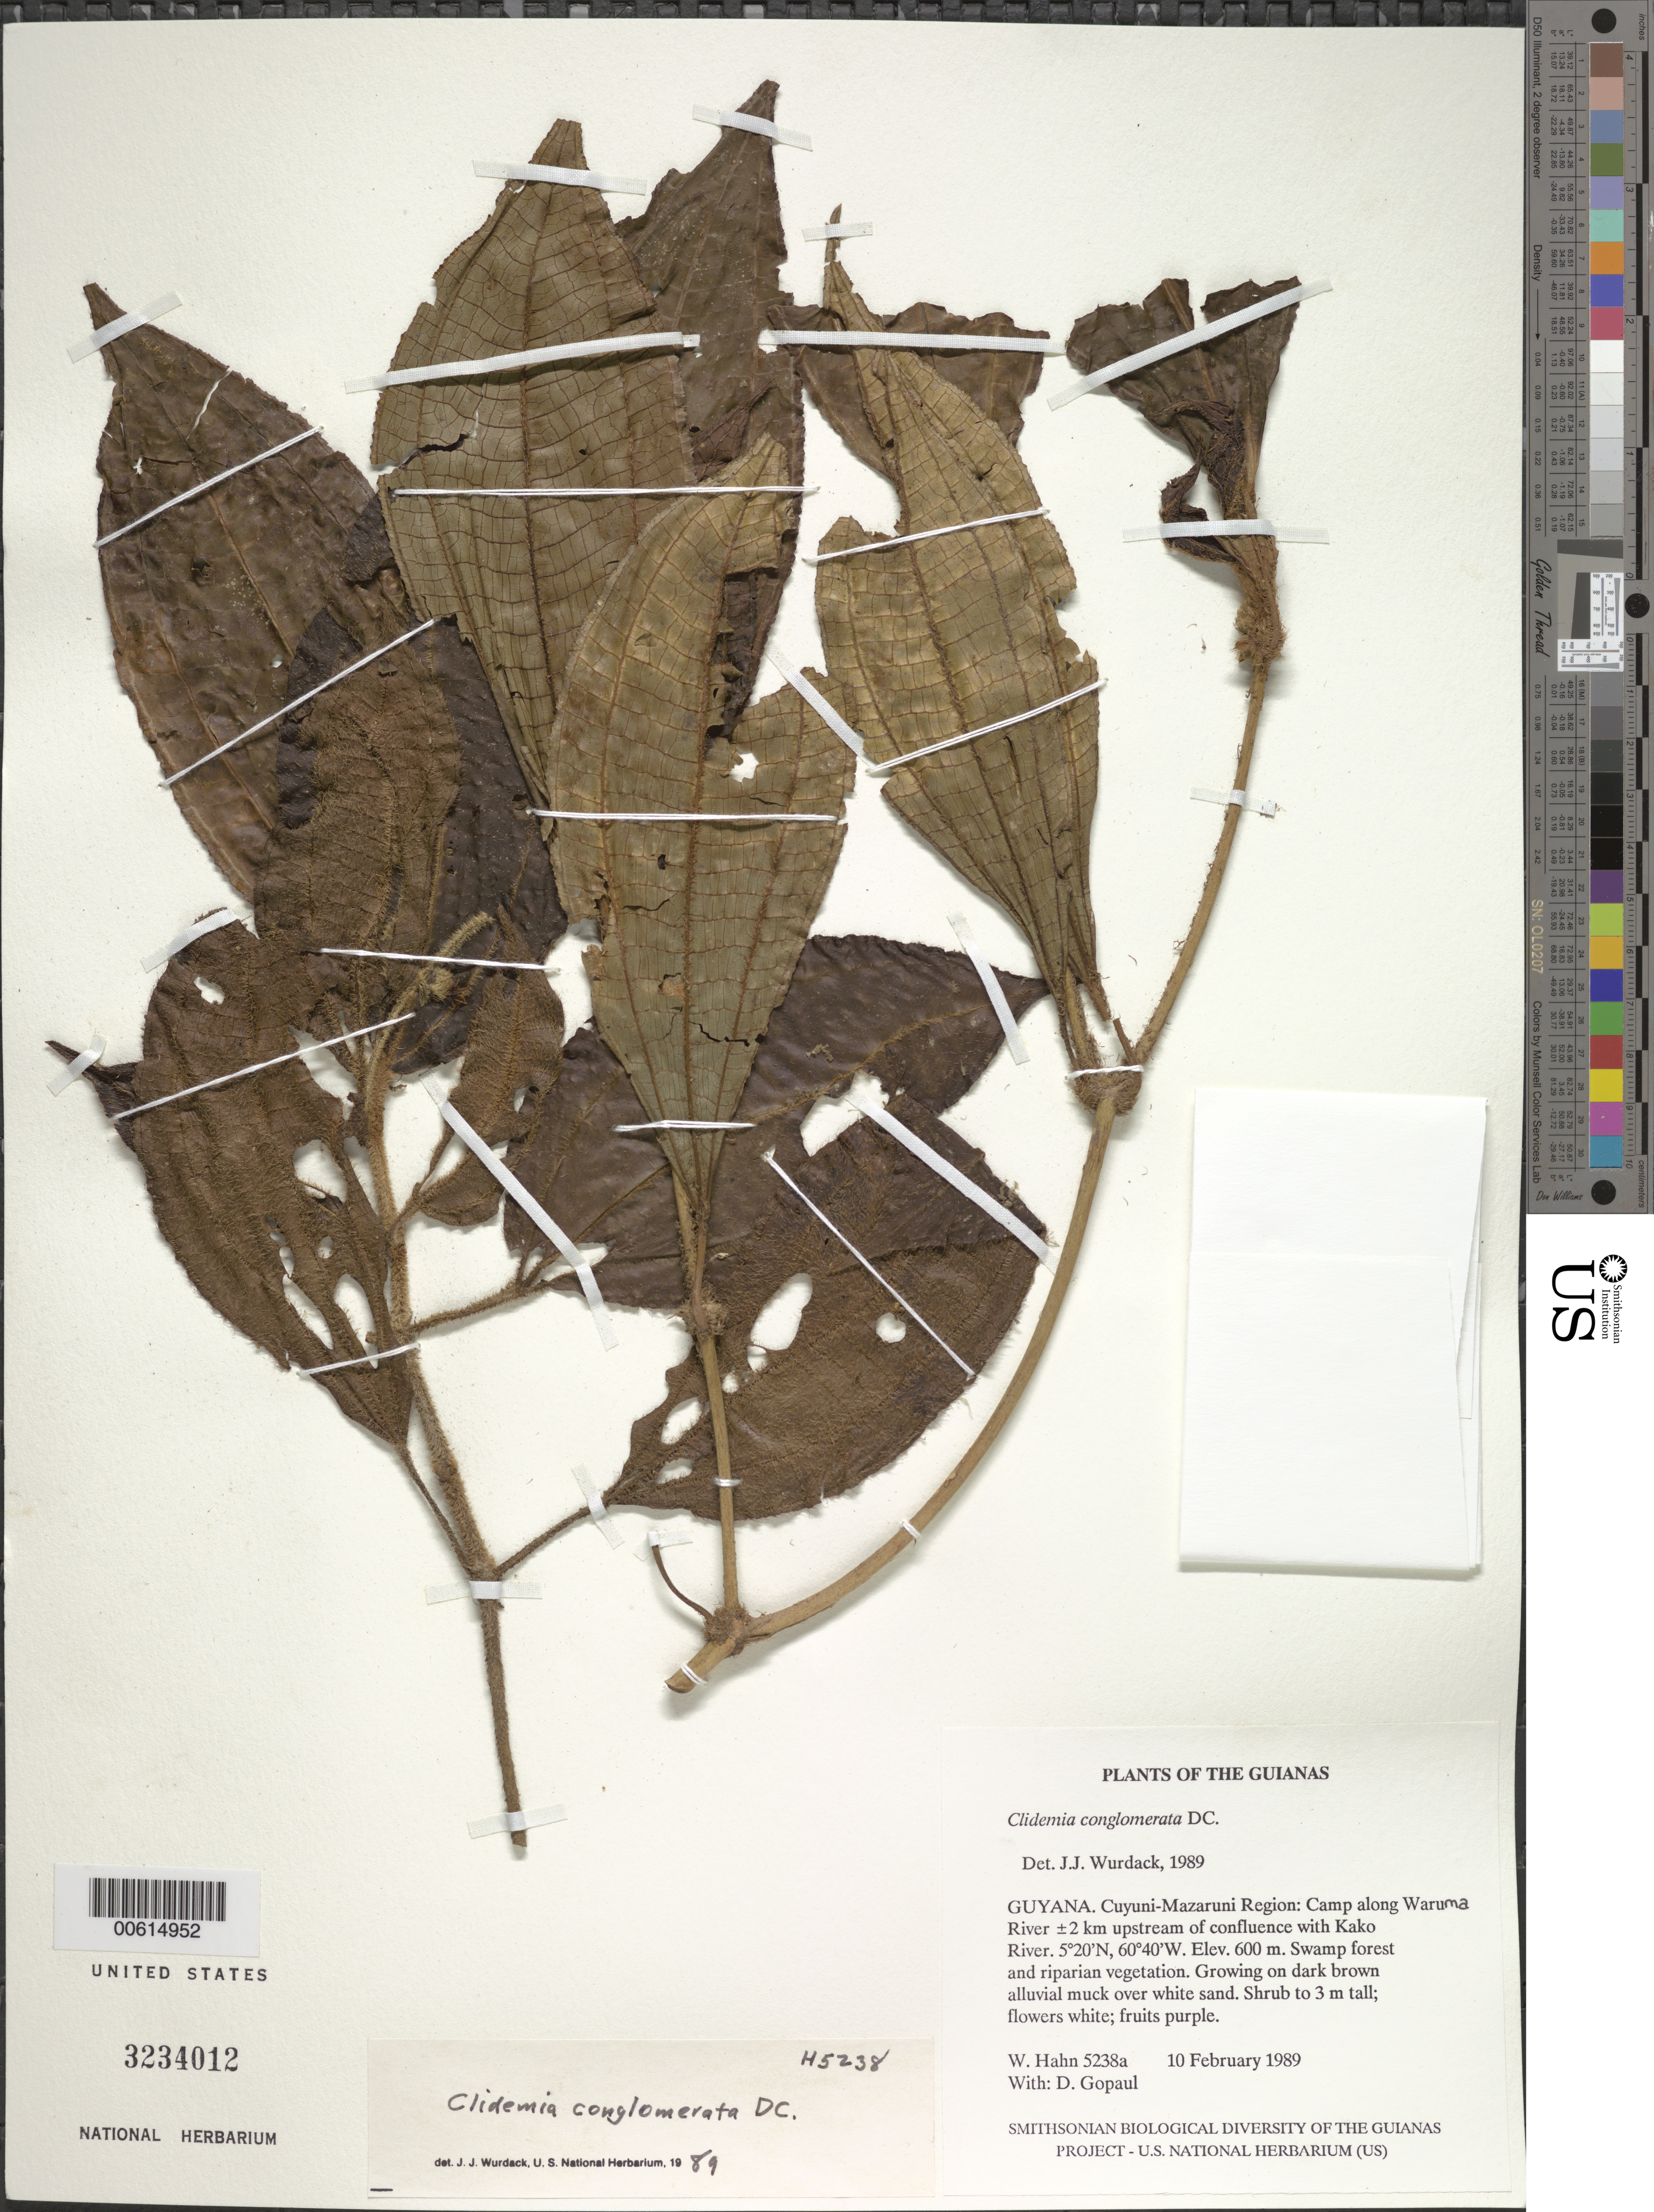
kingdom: Plantae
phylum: Tracheophyta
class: Magnoliopsida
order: Myrtales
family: Melastomataceae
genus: Clidemia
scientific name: Clidemia conglomerata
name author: DC.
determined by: Wurdack, John J., (US), US (UNITED STATES)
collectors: W. Hahn & D. Gopaul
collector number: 5238 a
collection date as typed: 10 February 1989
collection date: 1989-02-10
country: Guyana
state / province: Cuyuni-Mazaruni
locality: Camp along Waruma River ±2 km upstream of confluence with Kako River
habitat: Swamp forest and Riparian vegetation Growing on dark brown alluvial muck over white sand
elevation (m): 600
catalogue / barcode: US 3234012